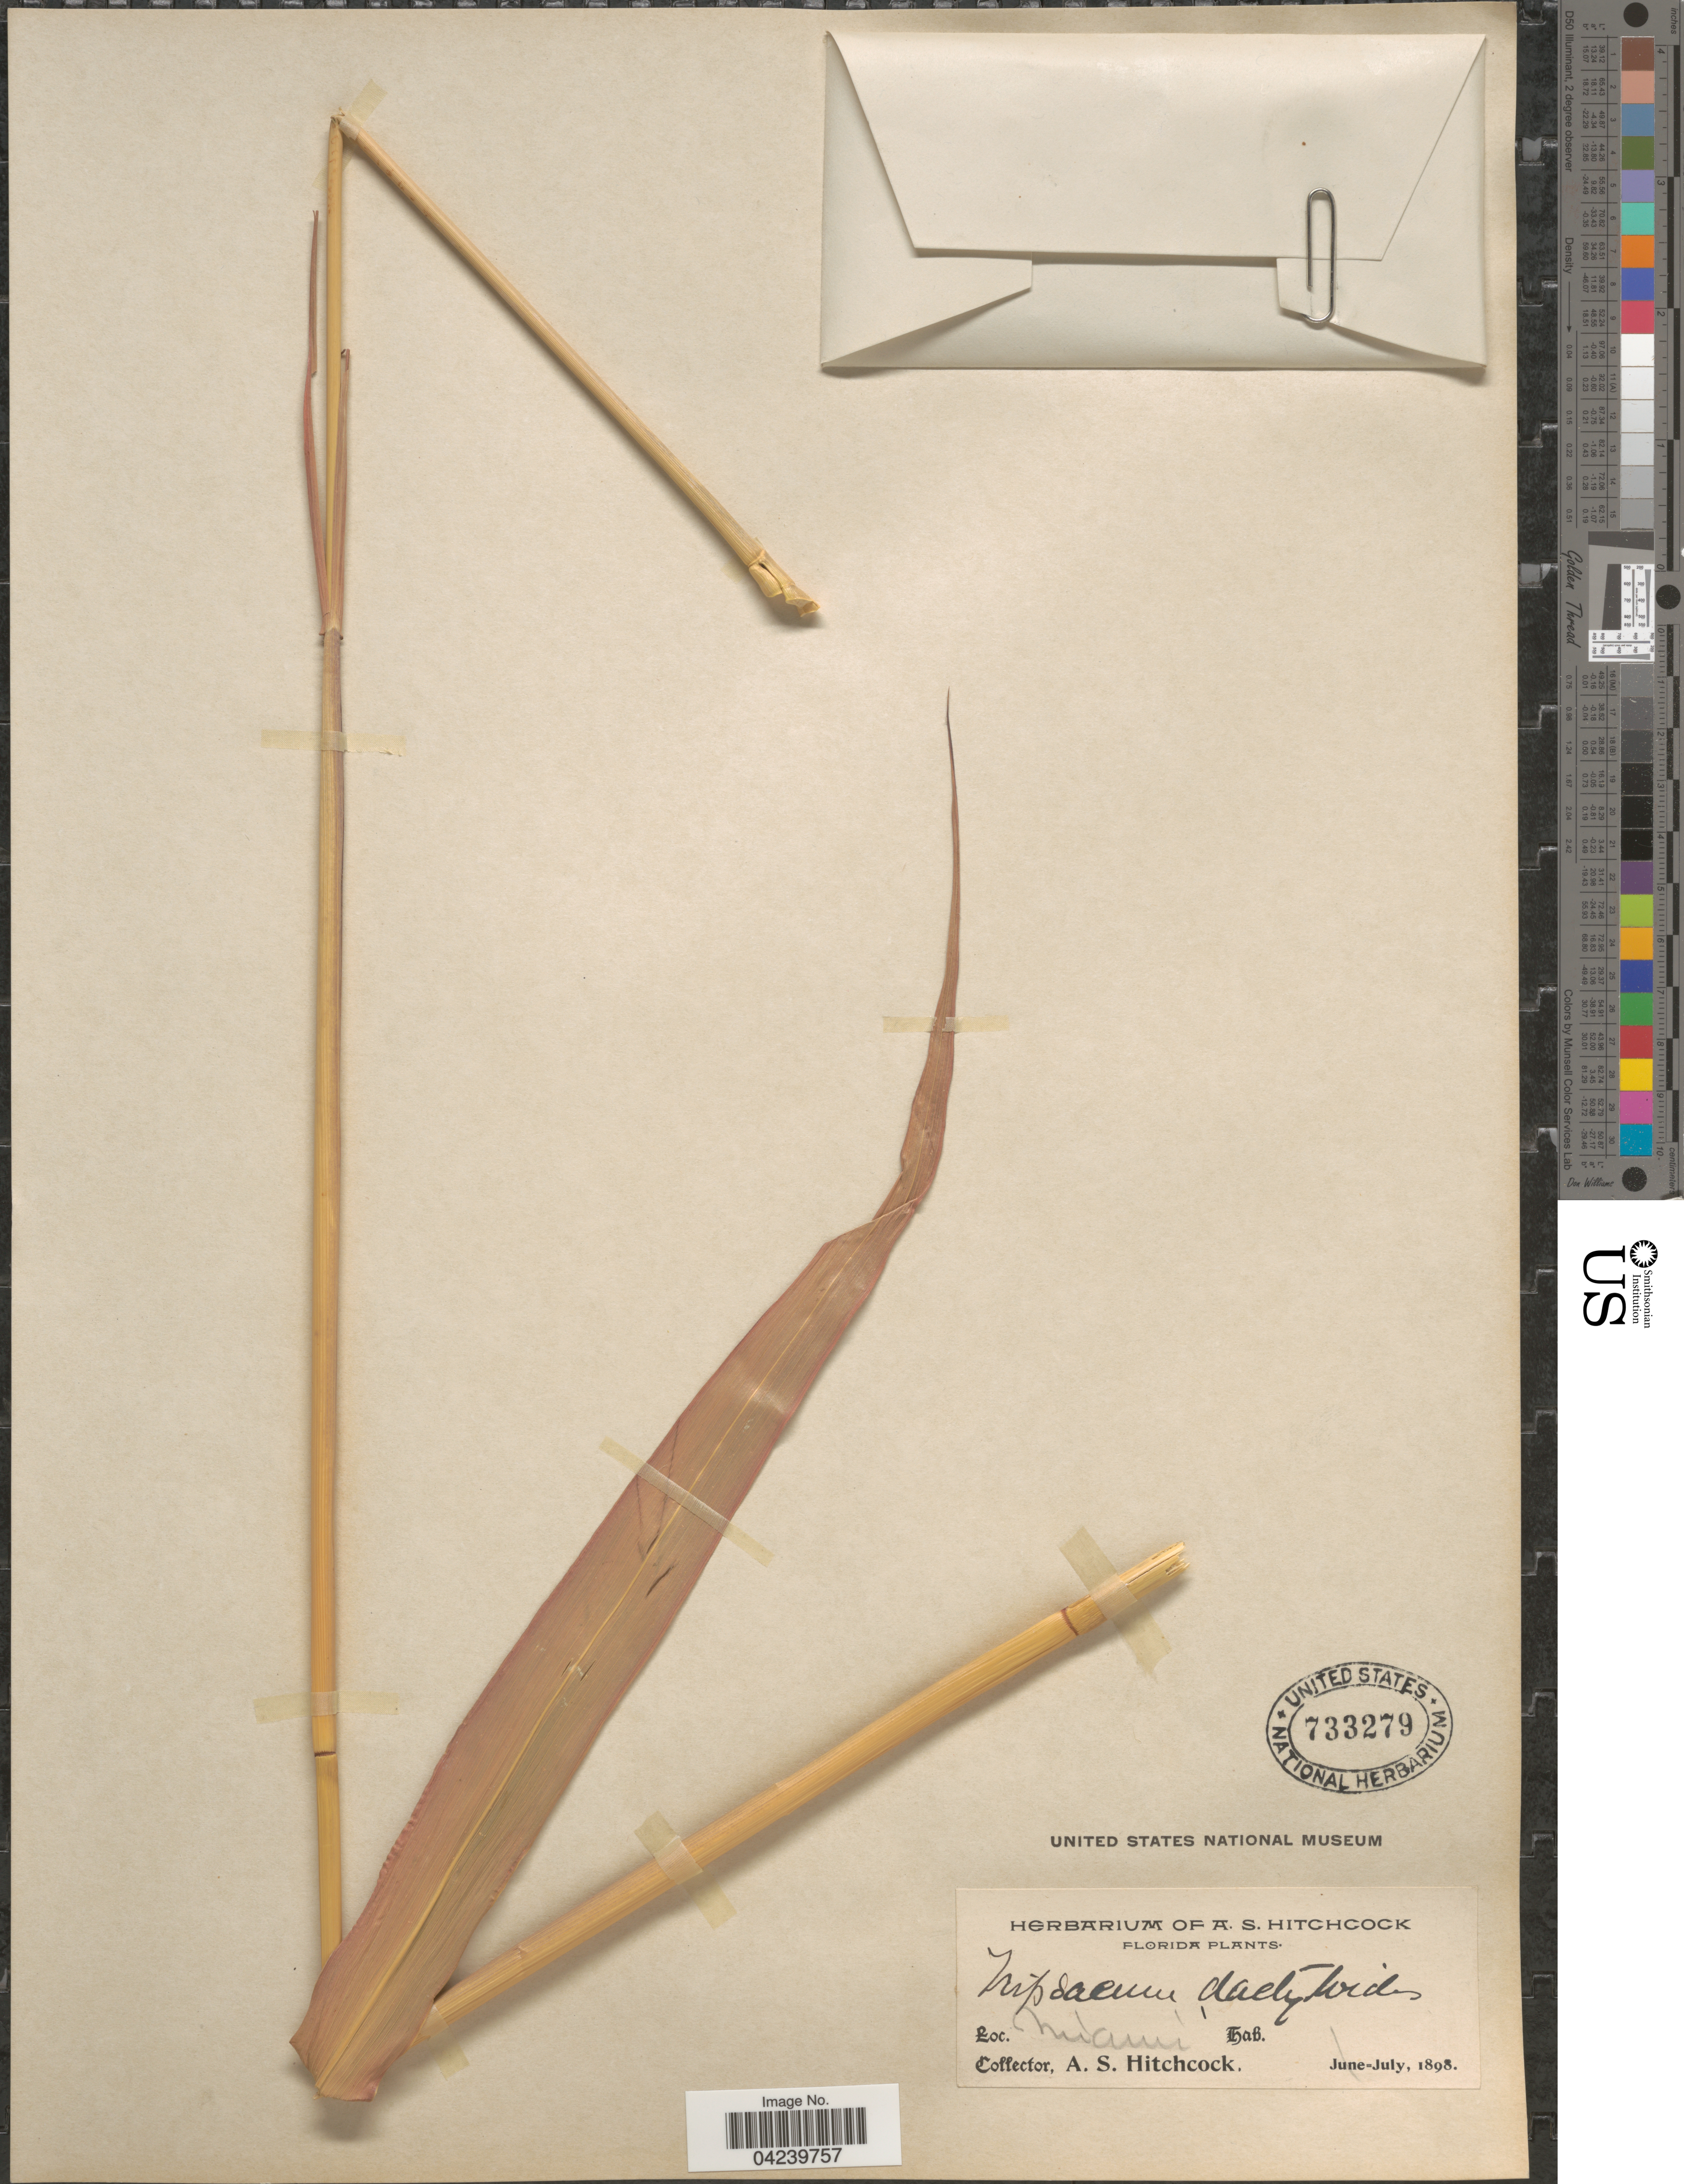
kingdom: Plantae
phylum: Tracheophyta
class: Liliopsida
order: Poales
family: Poaceae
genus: Tripsacum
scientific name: Tripsacum dactyloides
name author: (L.) L.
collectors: A. S. Hitchcock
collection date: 1898-06/1898-07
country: United States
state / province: Florida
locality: Miami.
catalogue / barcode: US 733279